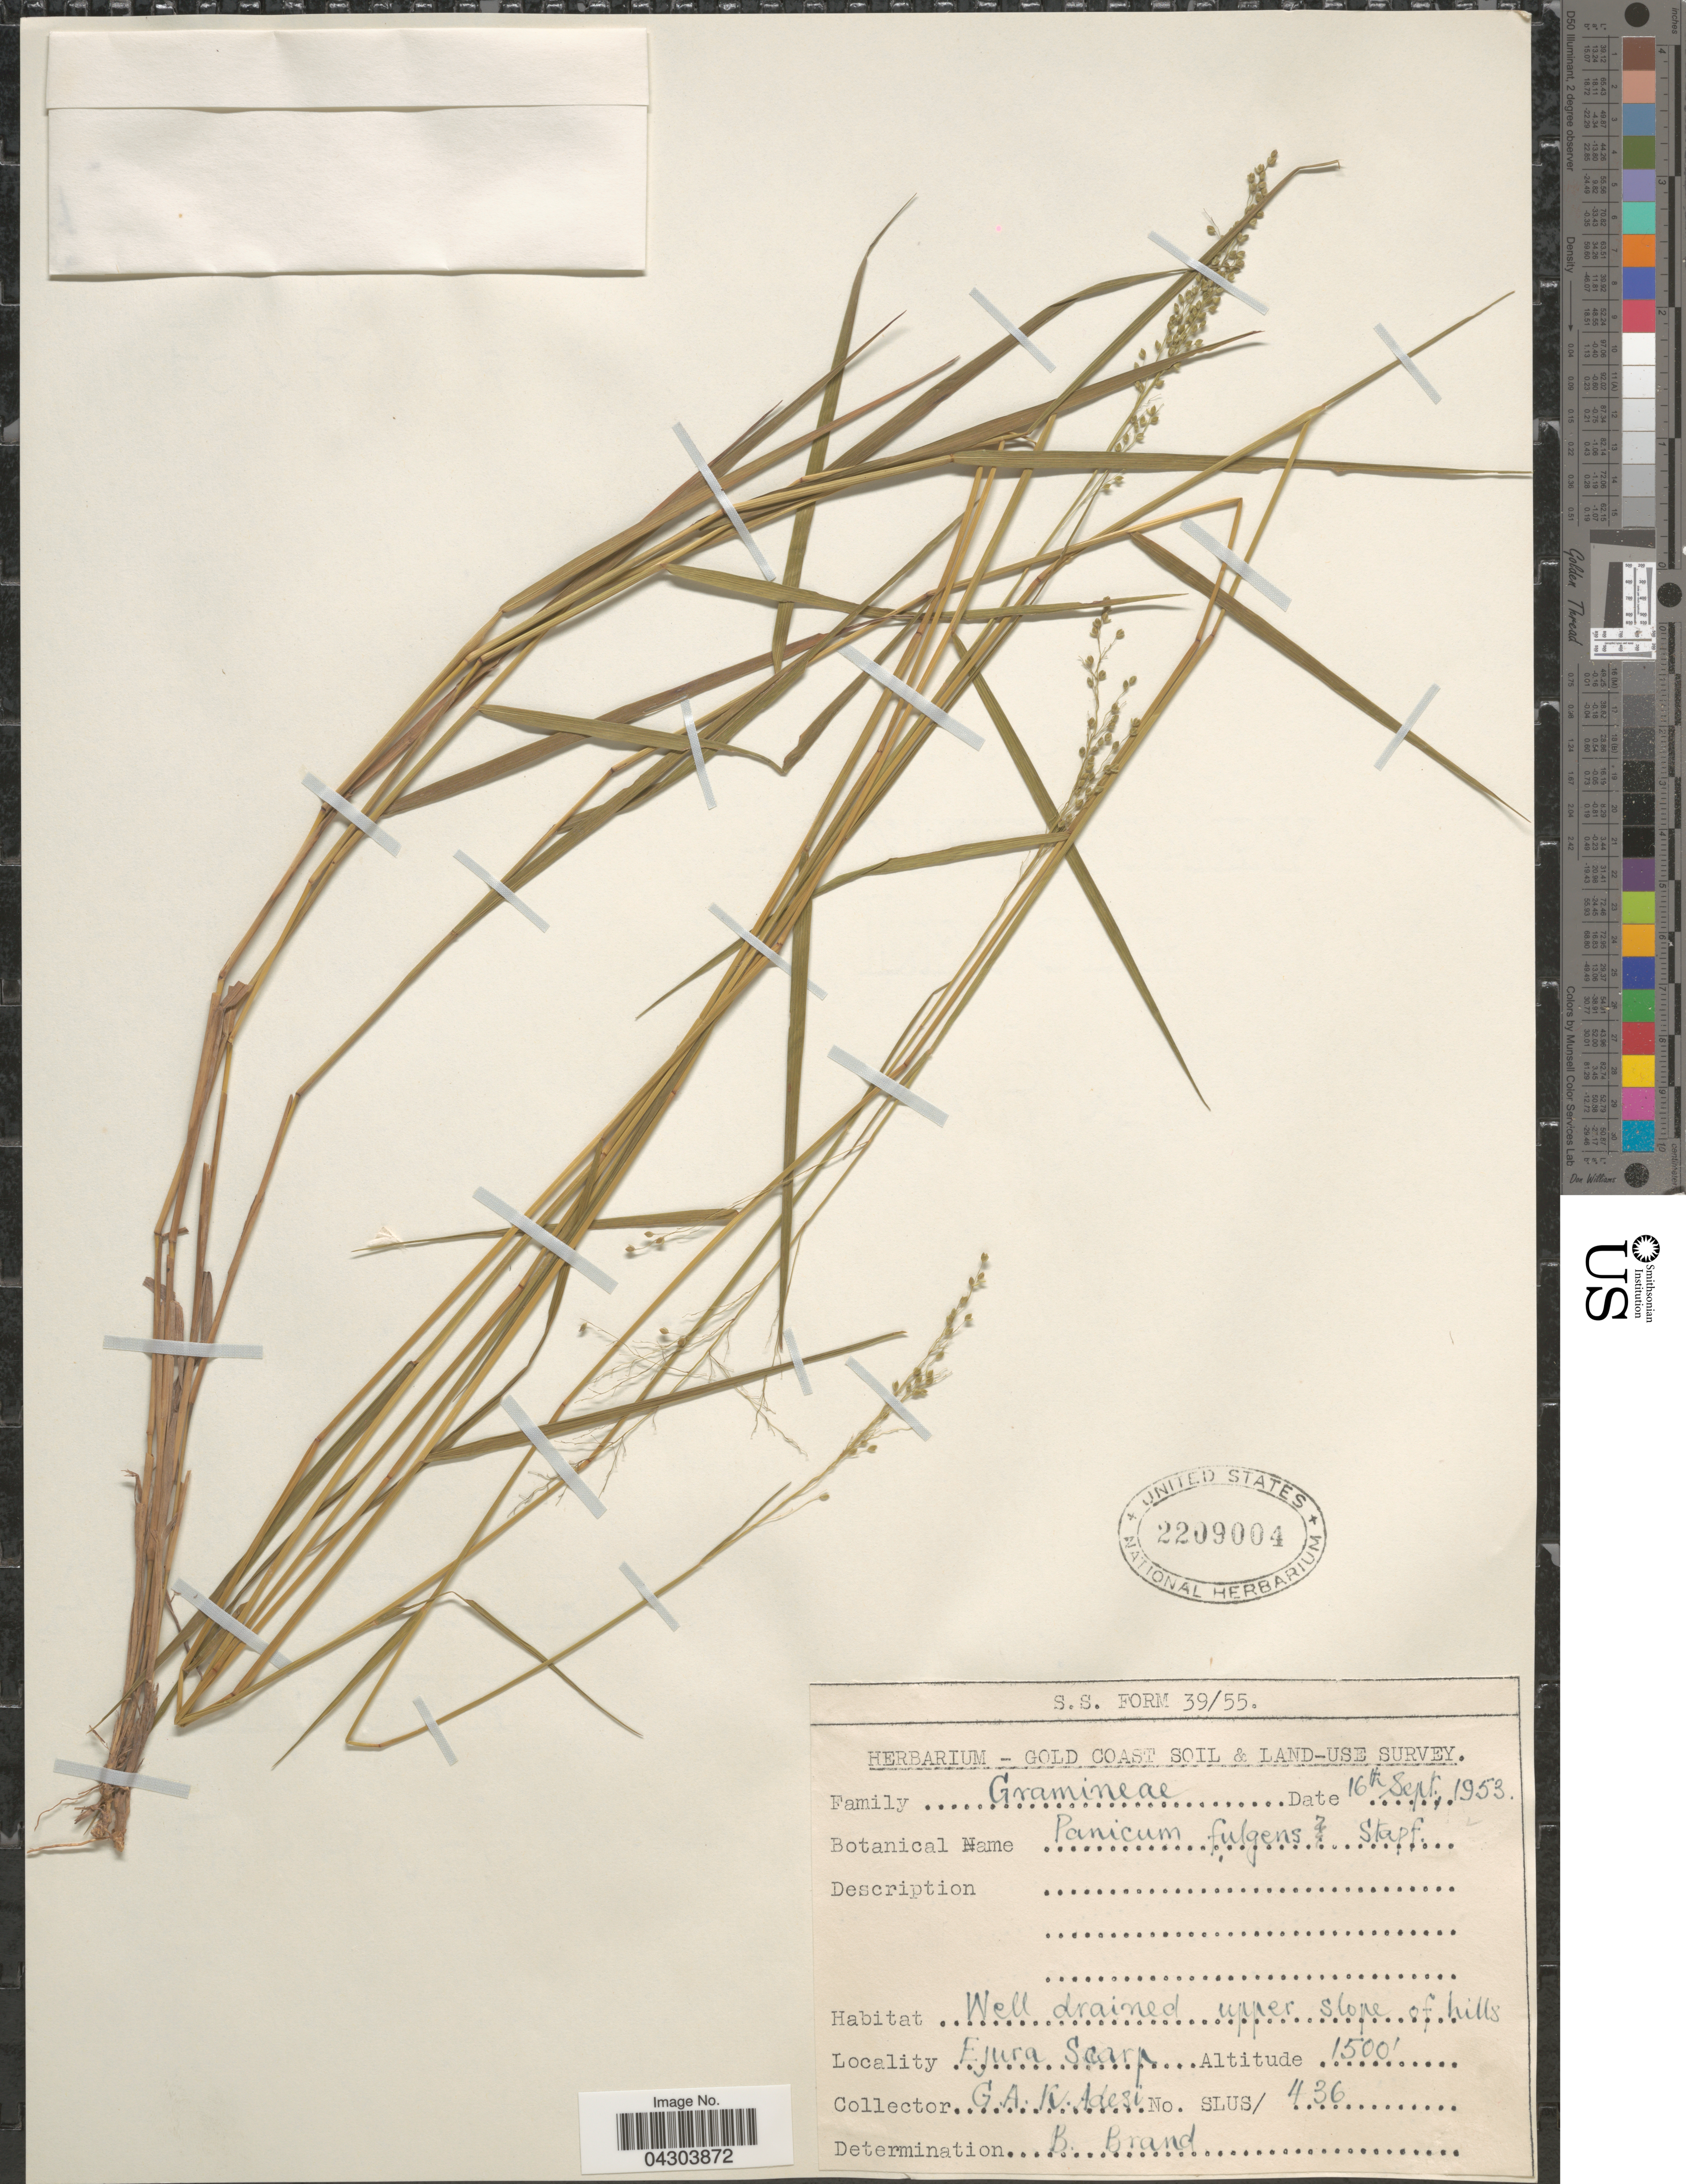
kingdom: Plantae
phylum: Tracheophyta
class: Liliopsida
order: Poales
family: Poaceae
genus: Panicum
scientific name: Panicum nervatum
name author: (Franch.) Stapf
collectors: G. A. K. Adesi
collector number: SLUS/436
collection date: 1953-09-16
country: Ghana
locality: Gold Coast Soil & Land-Use Survey. Ejura Scarp.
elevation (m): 457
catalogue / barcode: US 2209904